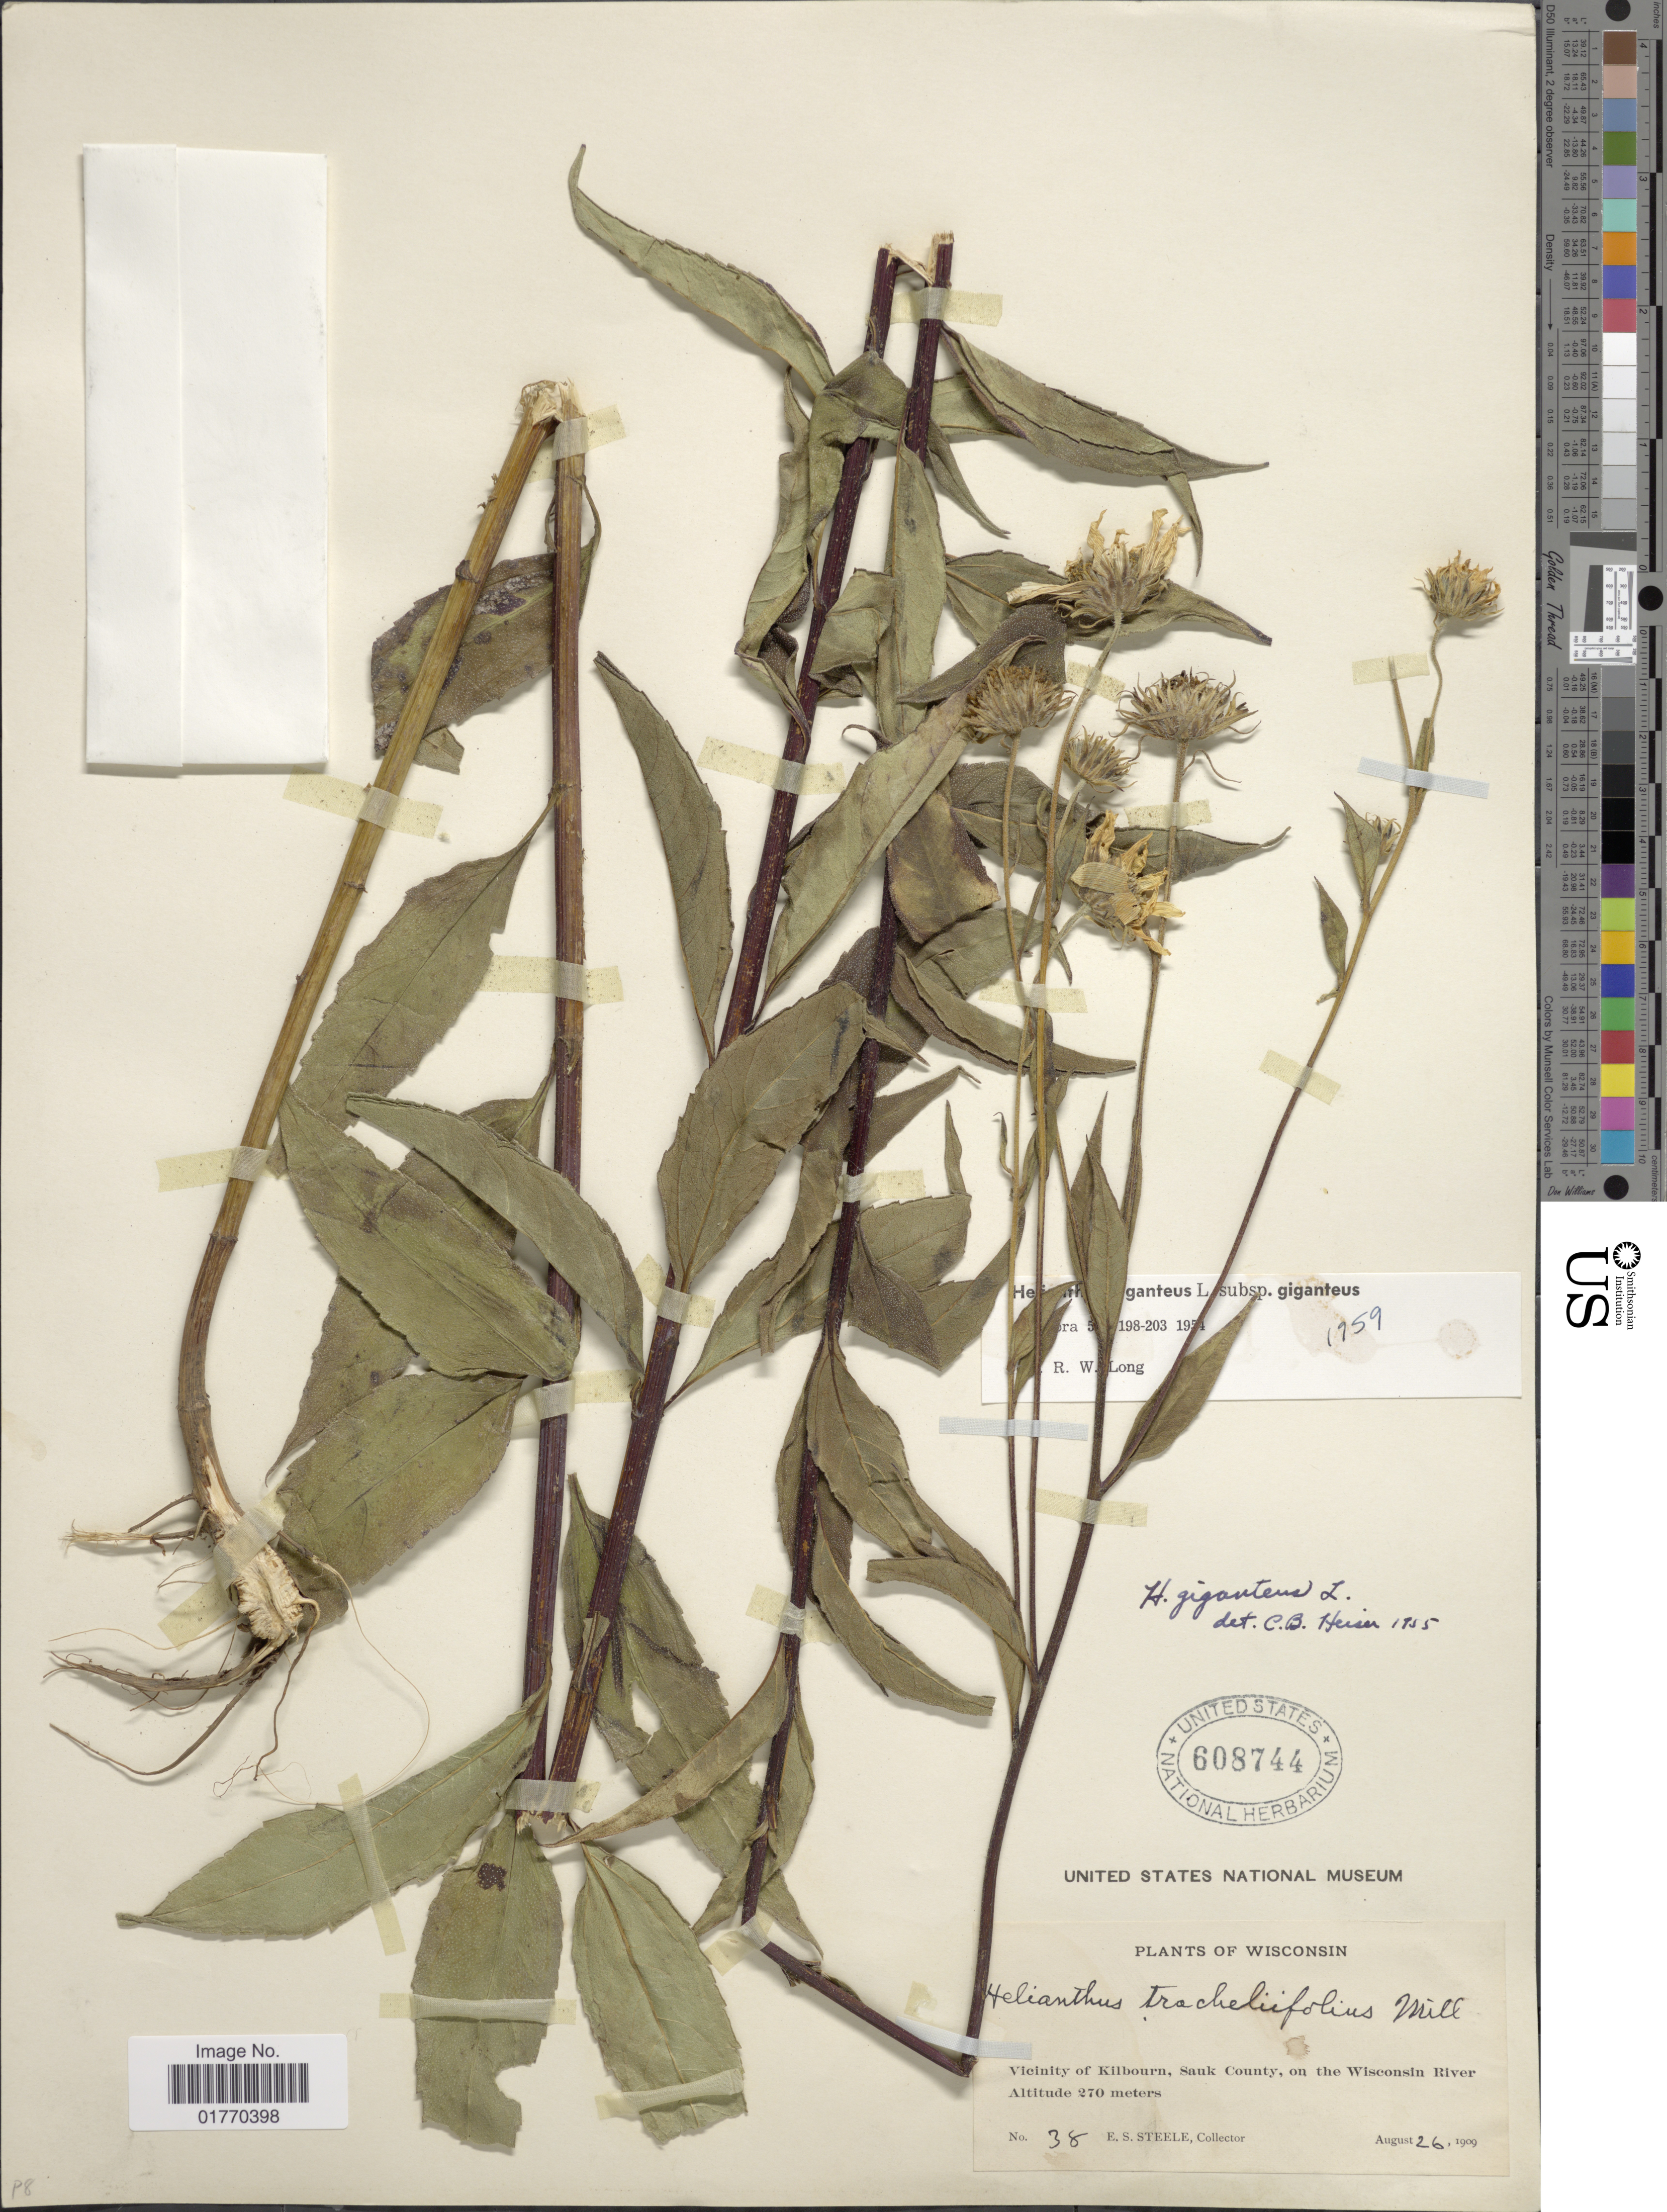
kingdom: Plantae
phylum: Tracheophyta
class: Magnoliopsida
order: Asterales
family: Asteraceae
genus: Helianthus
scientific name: Helianthus giganteus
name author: L.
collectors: E. Steele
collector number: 38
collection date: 1909-08-26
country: United States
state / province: Wisconsin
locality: Vicinity of Kilbourn, Sauk County, on the Wisconsin River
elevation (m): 270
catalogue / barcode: US 608744